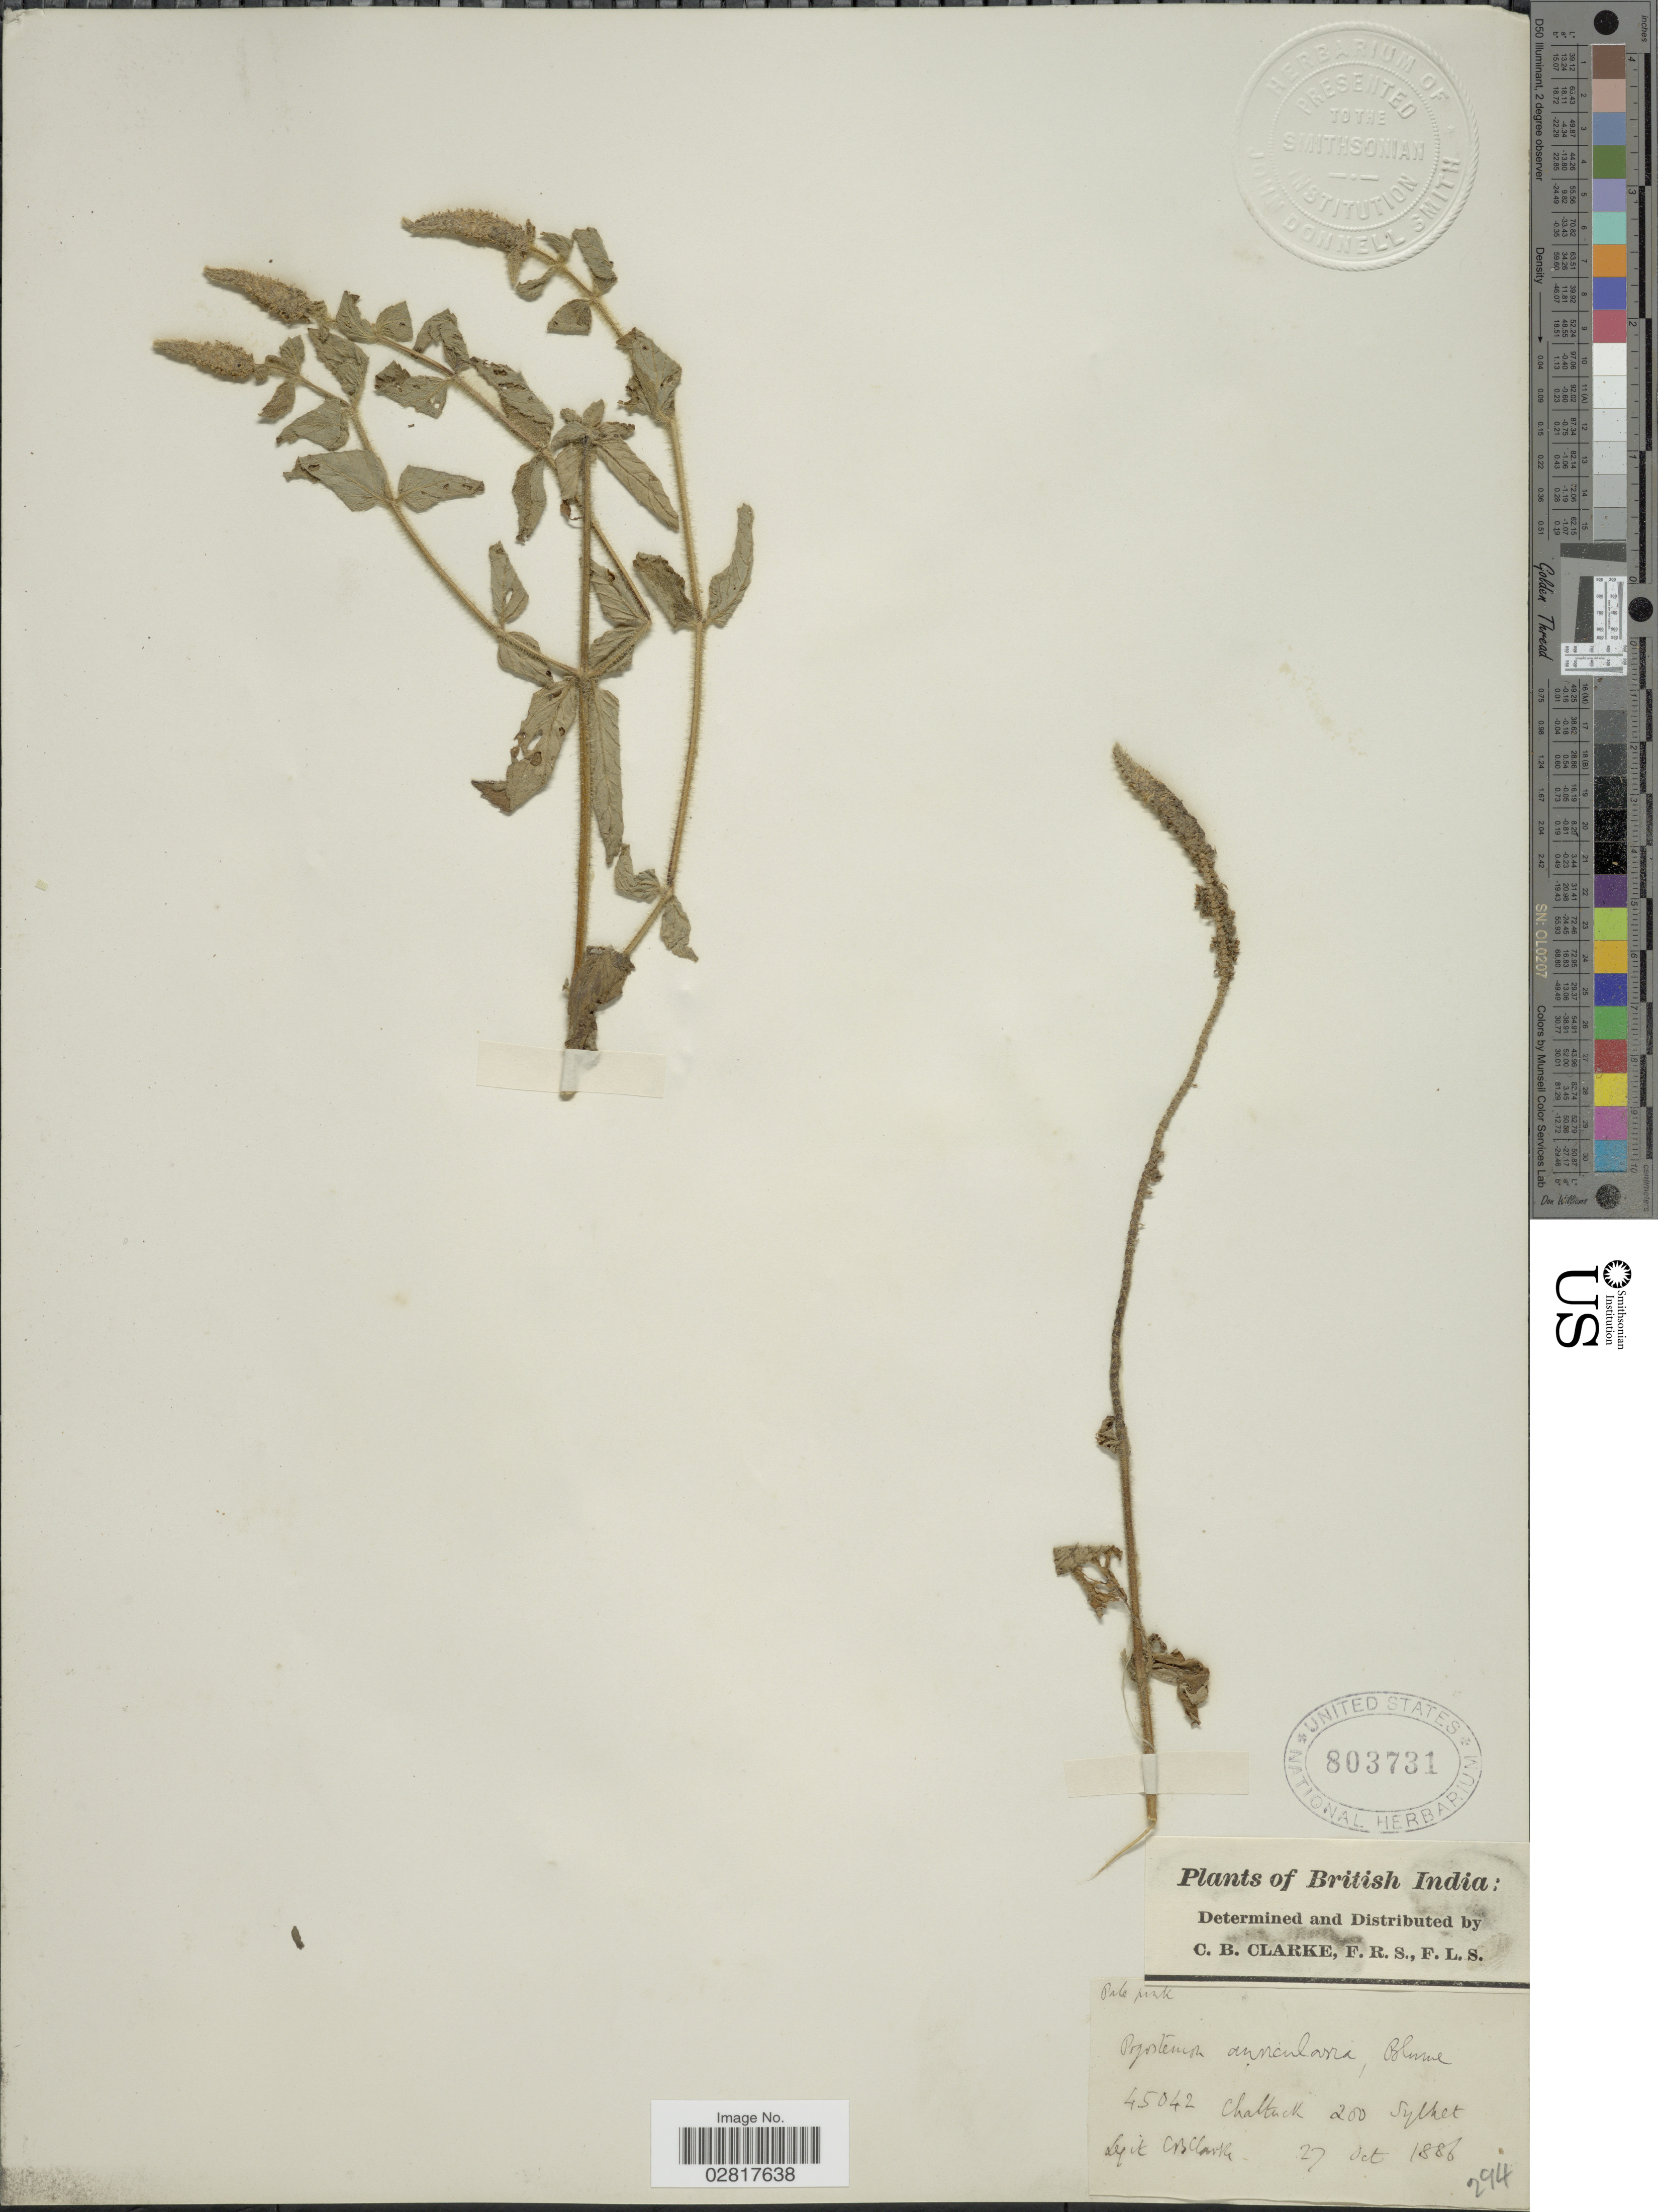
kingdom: Plantae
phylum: Tracheophyta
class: Magnoliopsida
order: Lamiales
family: Lamiaceae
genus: Pogostemon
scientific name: Pogostemon auricularius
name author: (L.) Hassk.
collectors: C. B. Clarke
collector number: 45042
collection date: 1886-10-27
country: Bangladesh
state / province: Sylhet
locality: British India: Chaltack. [interpreted]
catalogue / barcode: US 803731